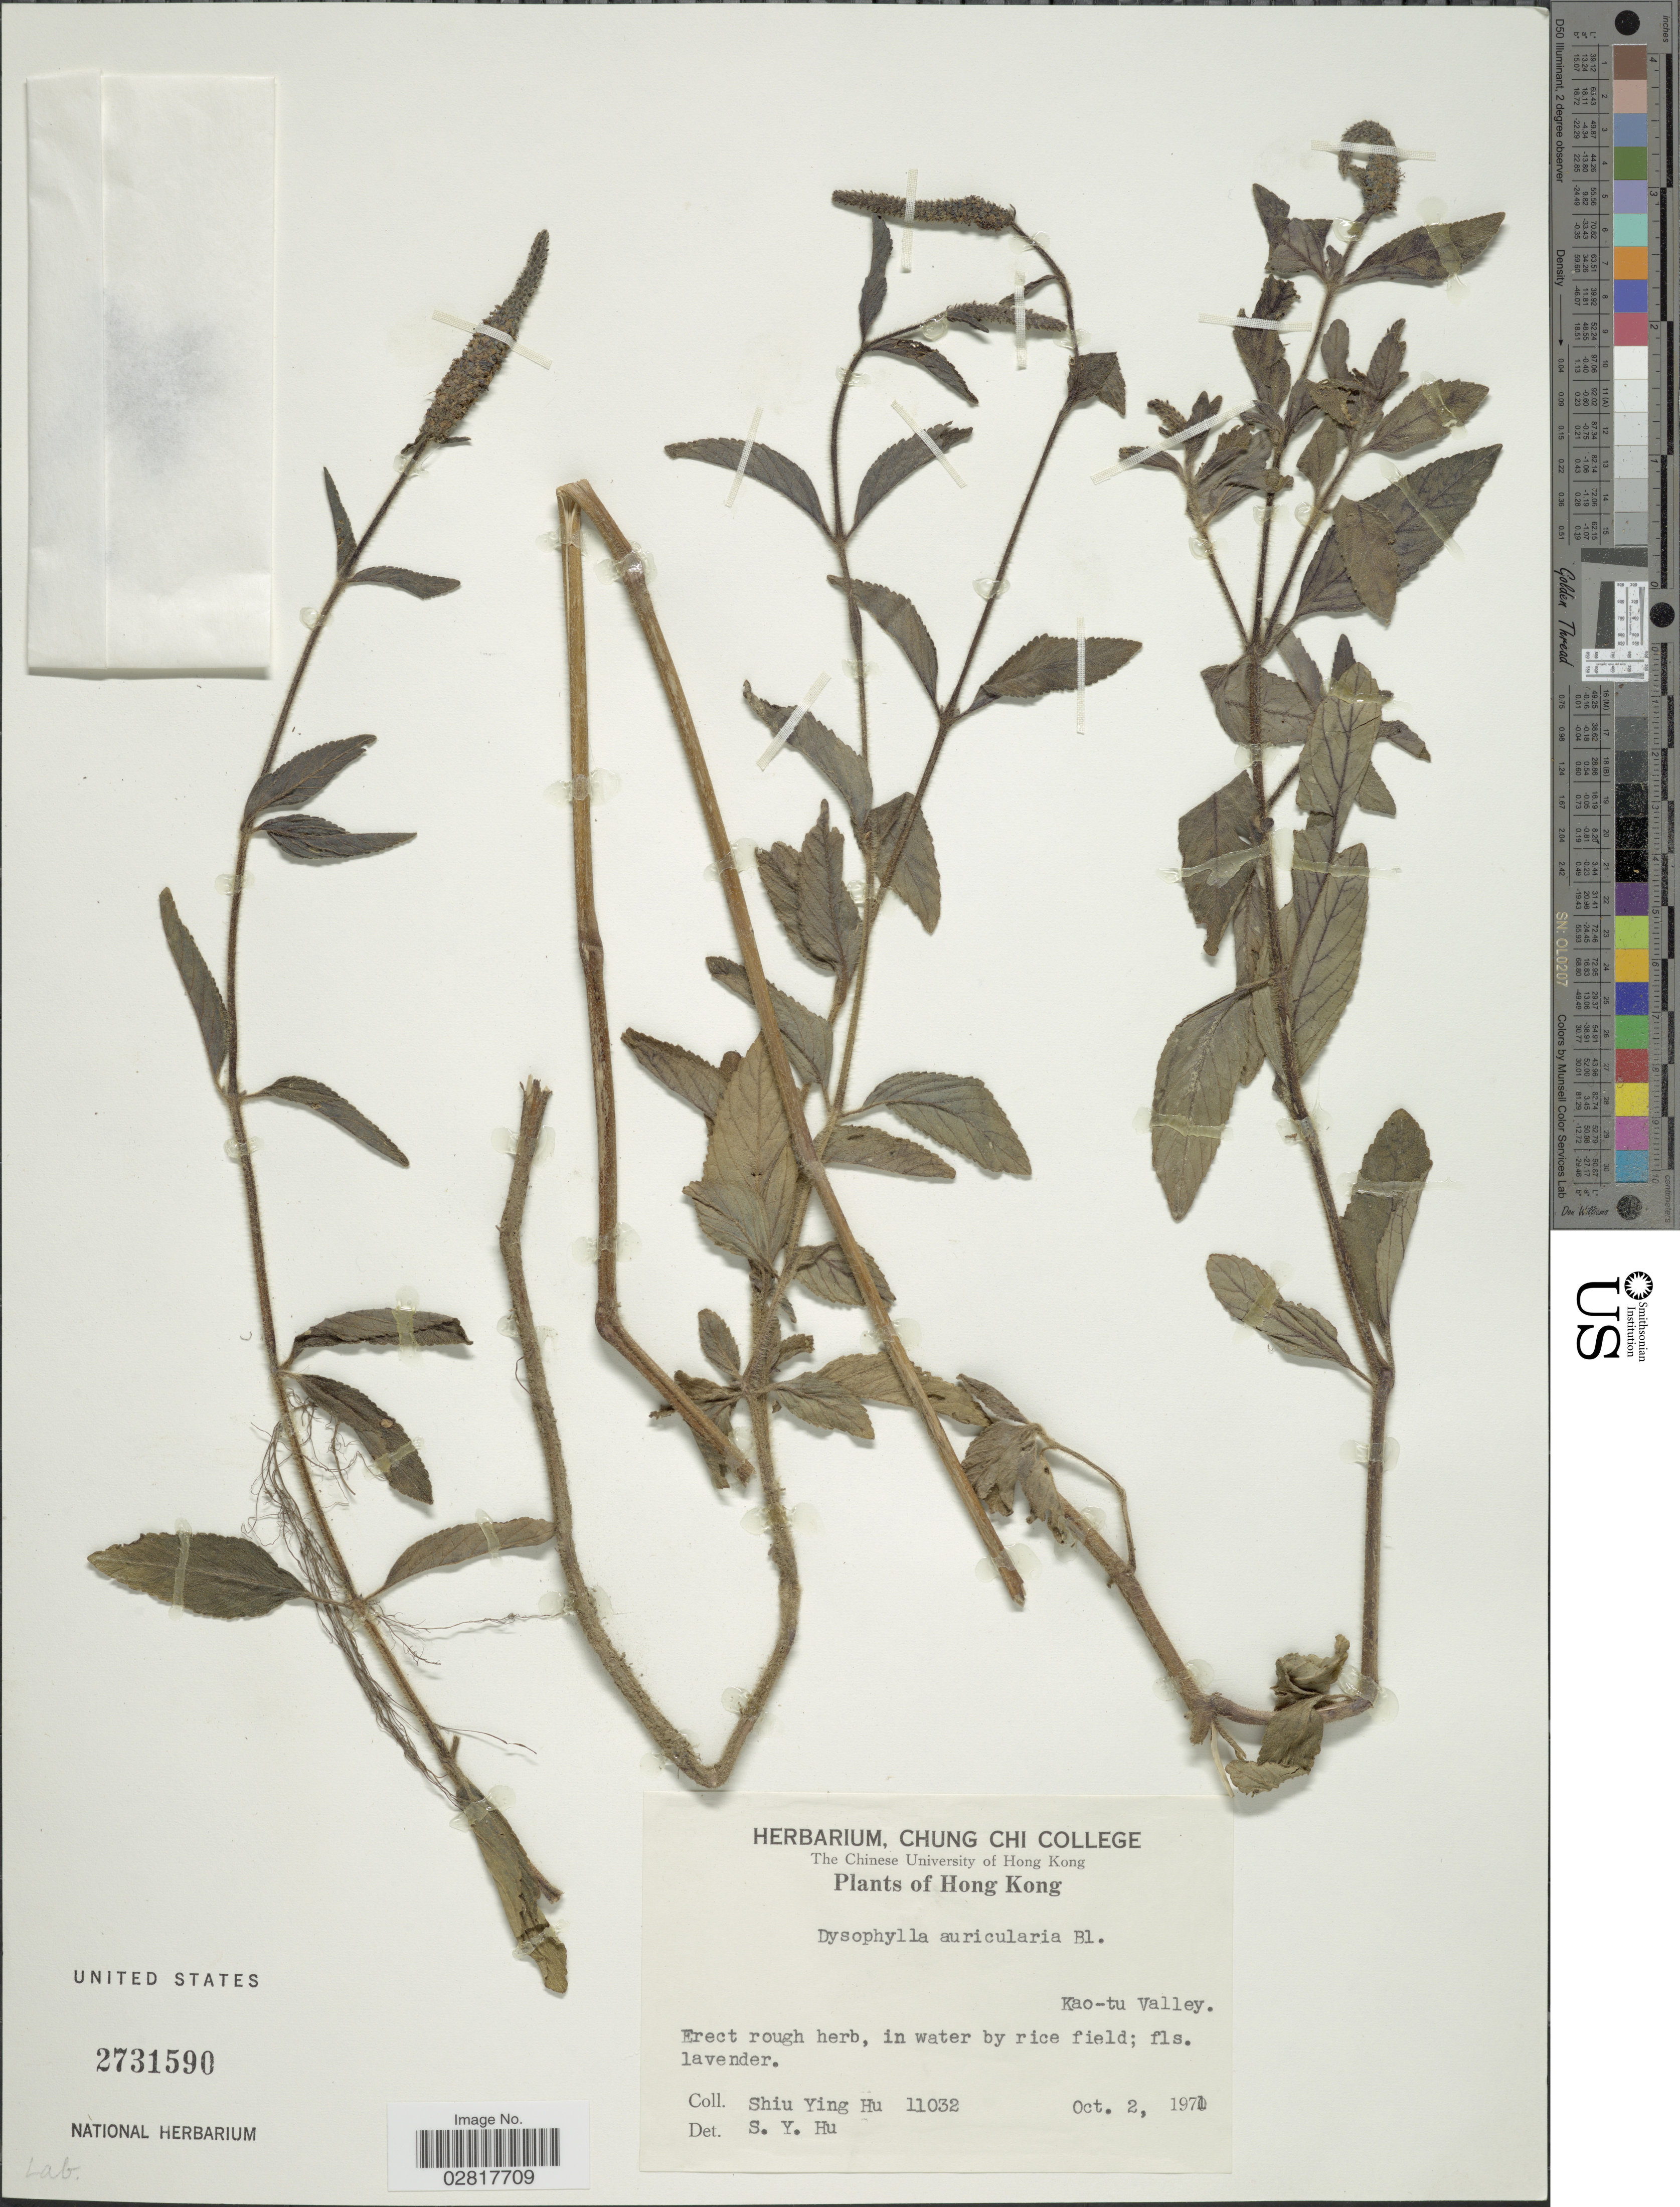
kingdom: Plantae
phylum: Tracheophyta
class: Magnoliopsida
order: Lamiales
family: Lamiaceae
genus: Pogostemon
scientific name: Pogostemon auricularius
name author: (L.) Hassk.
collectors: S. Y. Hu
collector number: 11032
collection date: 1971-10-02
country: China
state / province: Hong Kong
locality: Kao-tu Valley.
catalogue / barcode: US 2731590